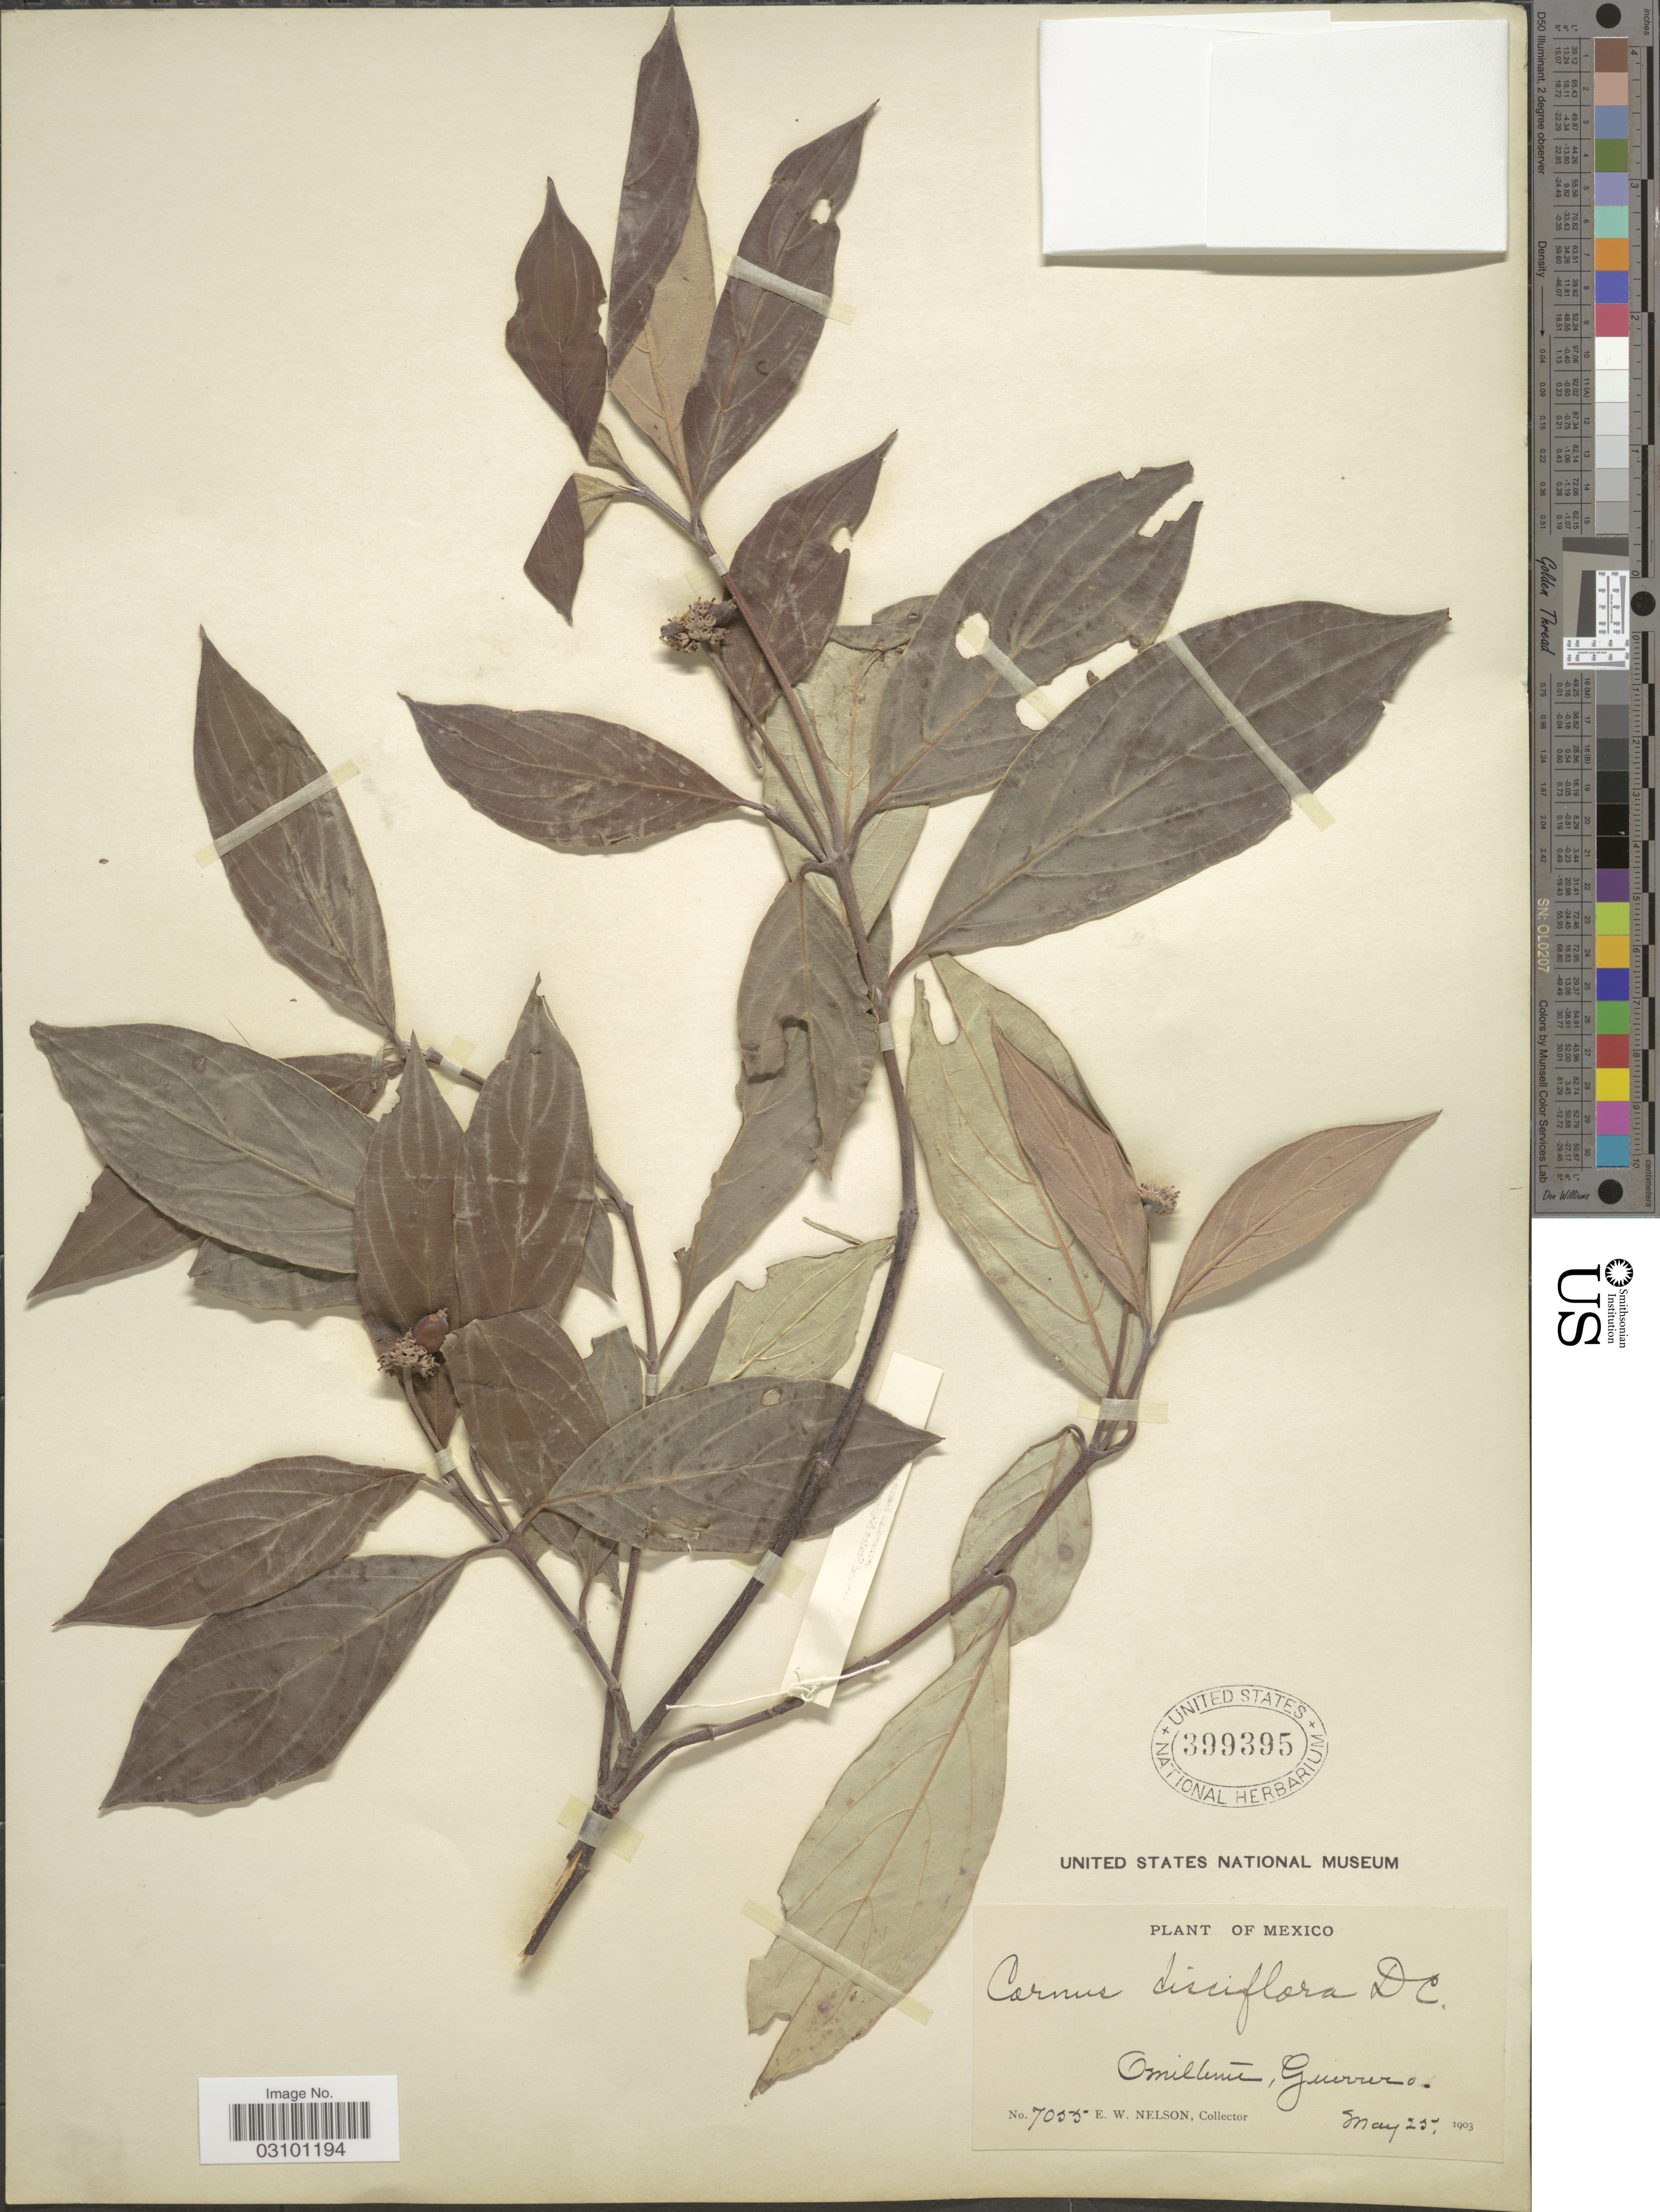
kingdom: Plantae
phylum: Tracheophyta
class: Magnoliopsida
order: Cornales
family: Cornaceae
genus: Cornus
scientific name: Cornus disciflora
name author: Moc. & Sessé ex DC.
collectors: E. W. Nelson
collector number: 7055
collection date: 1903-05-25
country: Mexico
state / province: Guerrero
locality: Omiltemi.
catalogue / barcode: US 399395